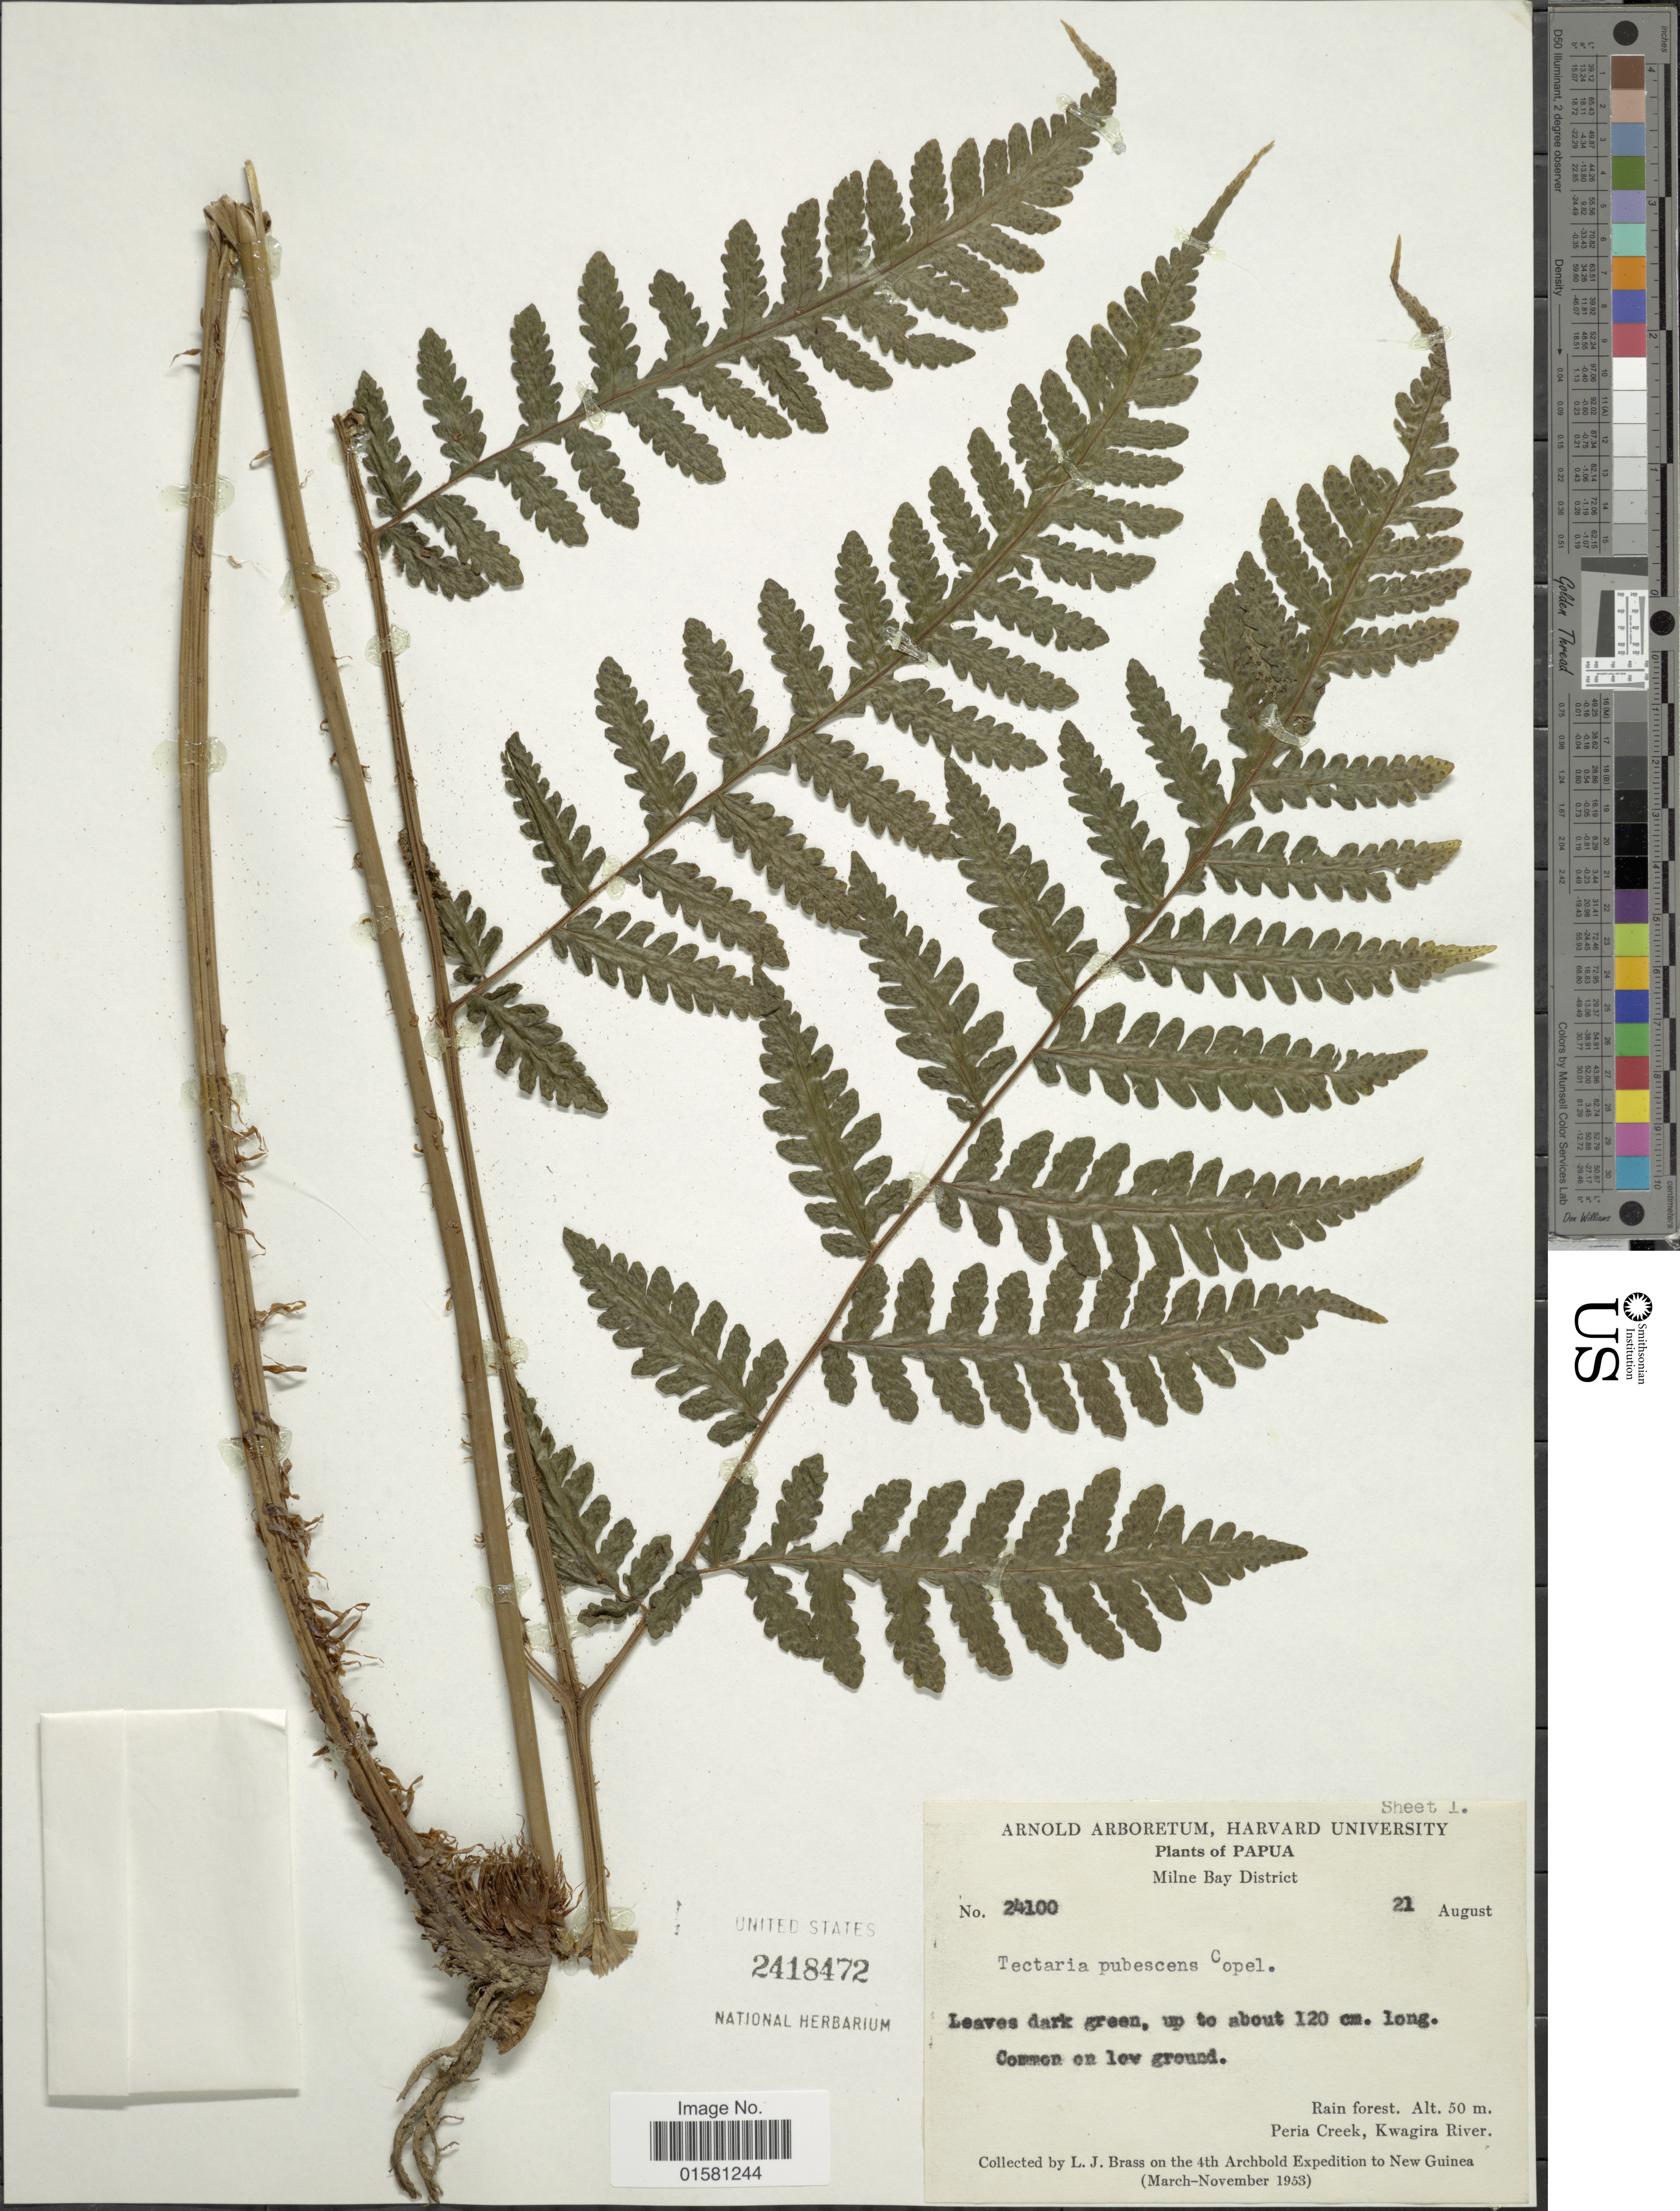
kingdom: Plantae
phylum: Tracheophyta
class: Polypodiopsida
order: Polypodiales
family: Tectariaceae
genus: Tectaria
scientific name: Tectaria pubescens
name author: Copel.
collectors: L. J. Brass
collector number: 24100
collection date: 1953-08-21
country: Papua New Guinea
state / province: Milne Bay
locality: Papua, Milne Bay District, Rain forest, Peria Creek, Kwagira River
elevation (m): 50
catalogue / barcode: US 2418472